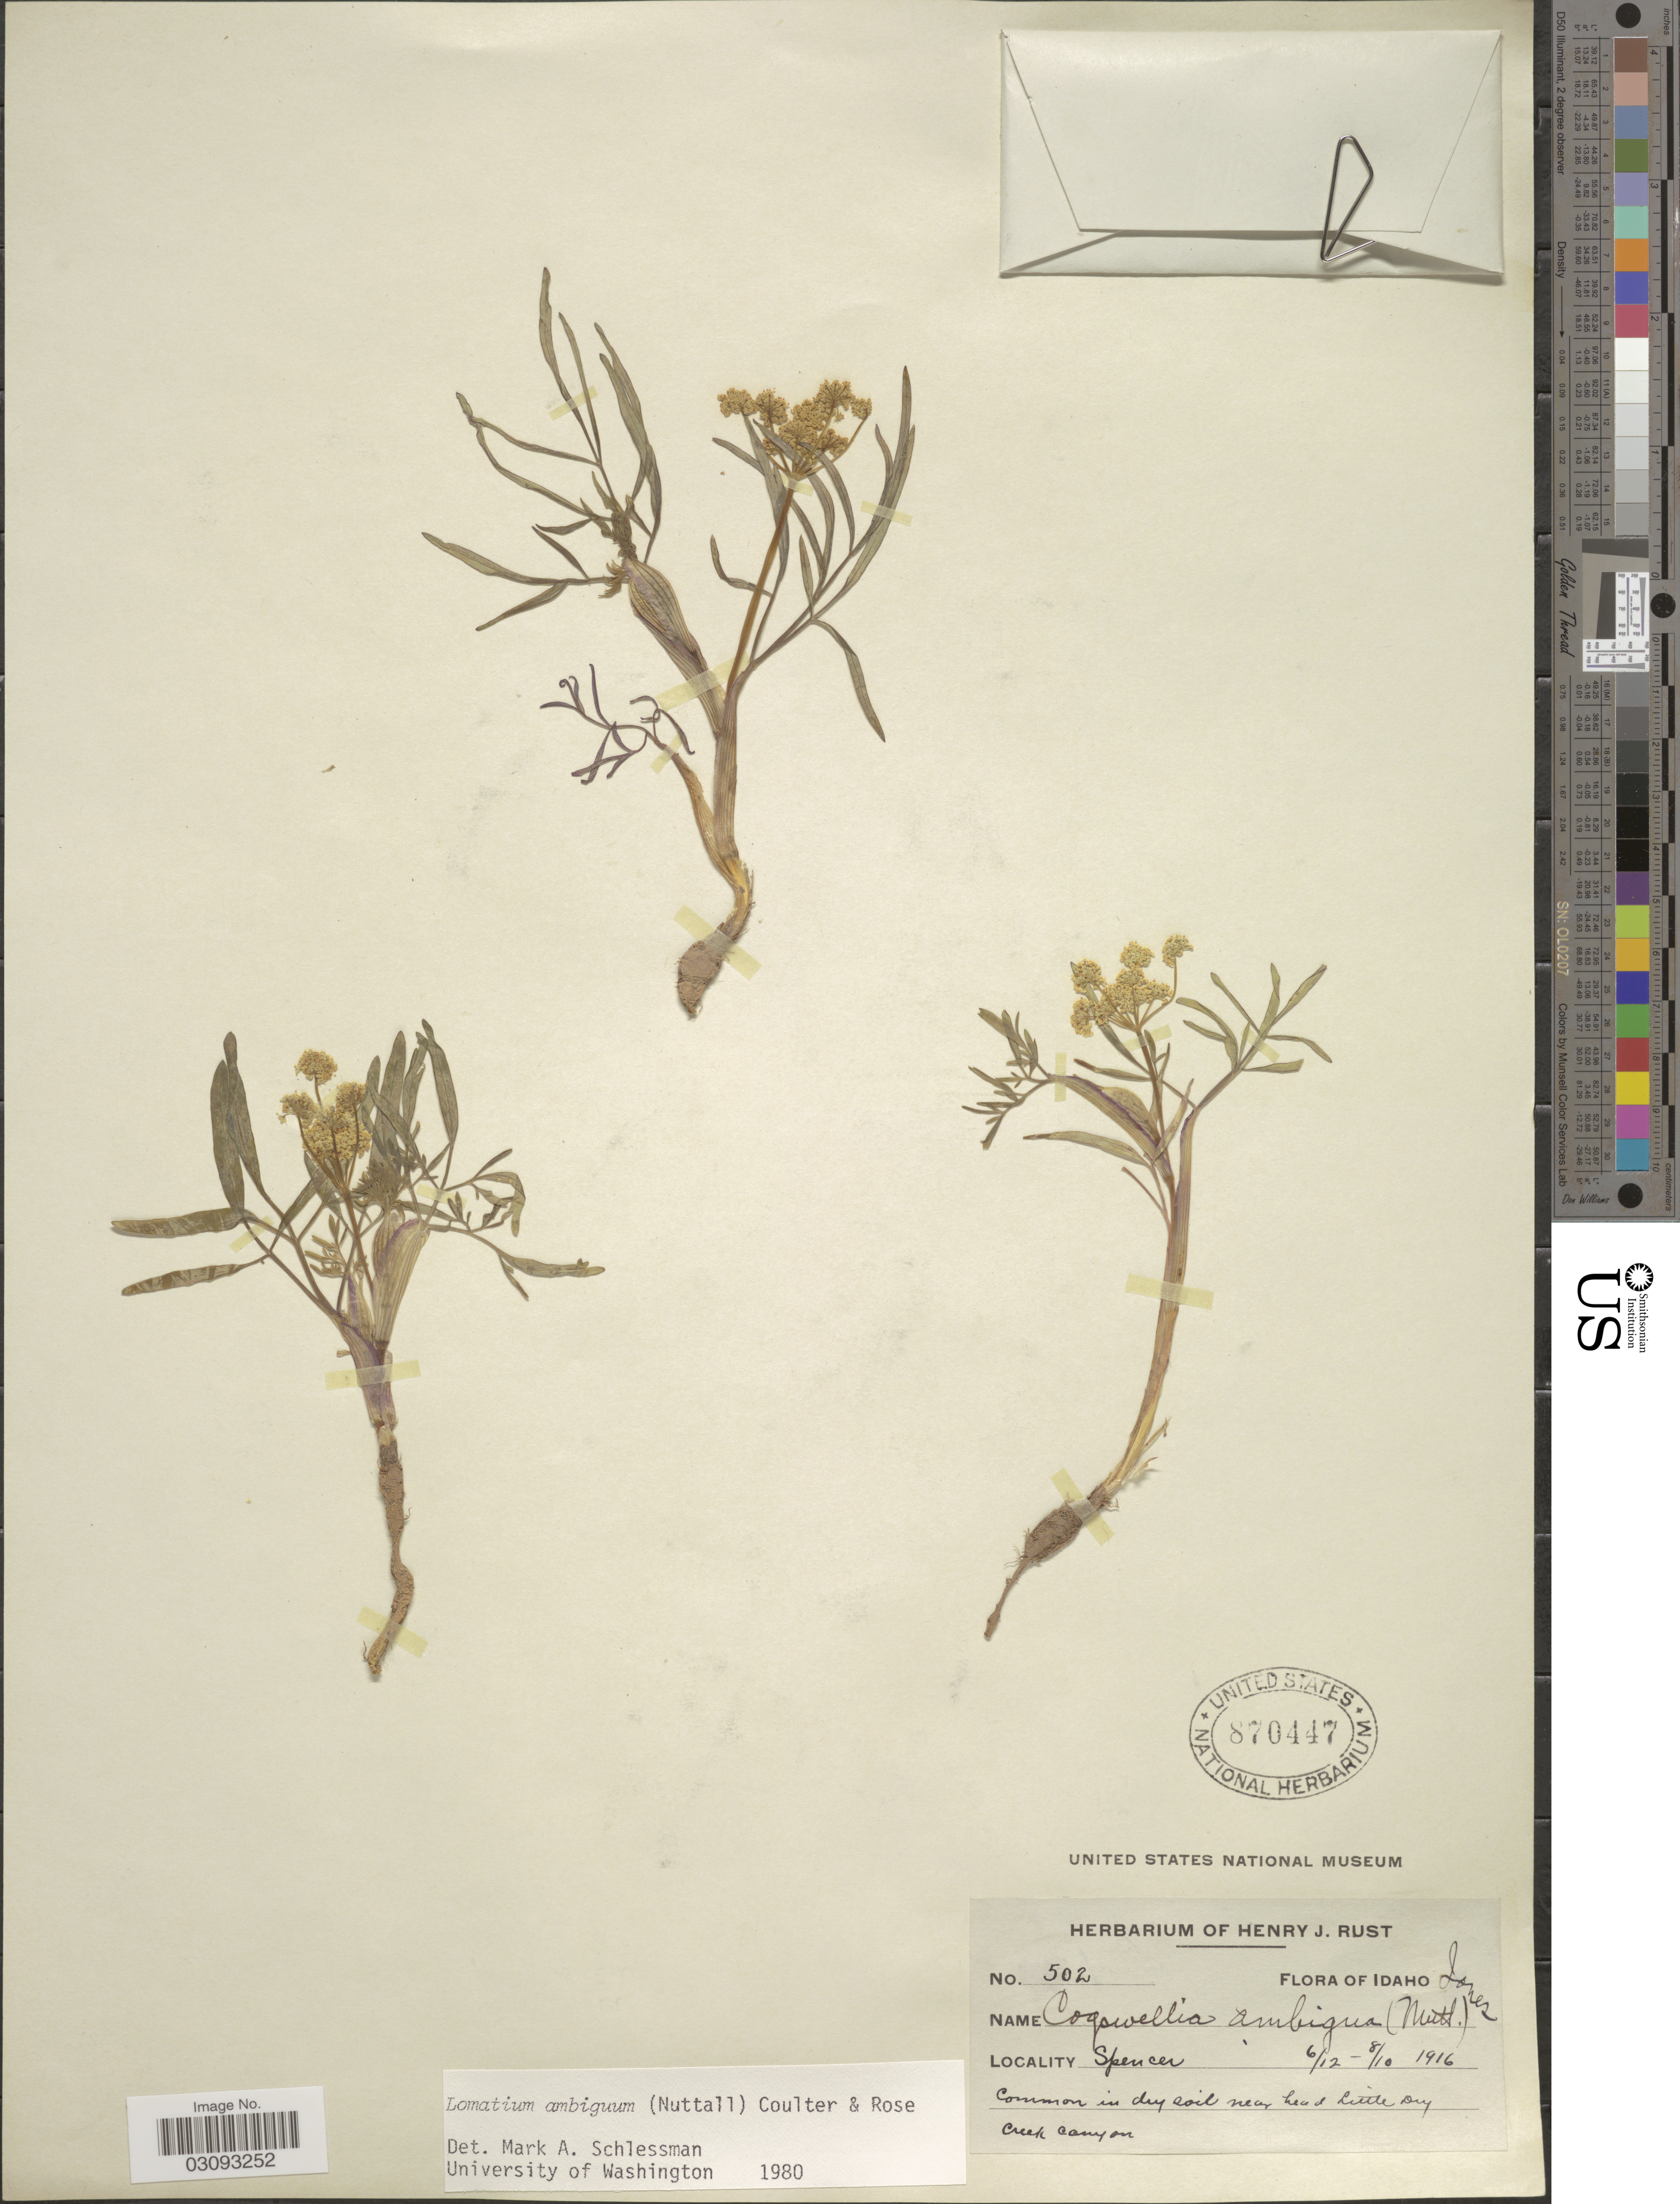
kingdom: Plantae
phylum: Tracheophyta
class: Magnoliopsida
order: Apiales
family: Apiaceae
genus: Lomatium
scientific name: Lomatium ambiguum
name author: (Nutt.) Coult. & Rose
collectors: ex herb. Henry J. Rust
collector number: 502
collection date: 1916-06-12/1916-08-10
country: United States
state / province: Idaho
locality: Spencer. Near head Little dry Creek Canyon.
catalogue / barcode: US 870447